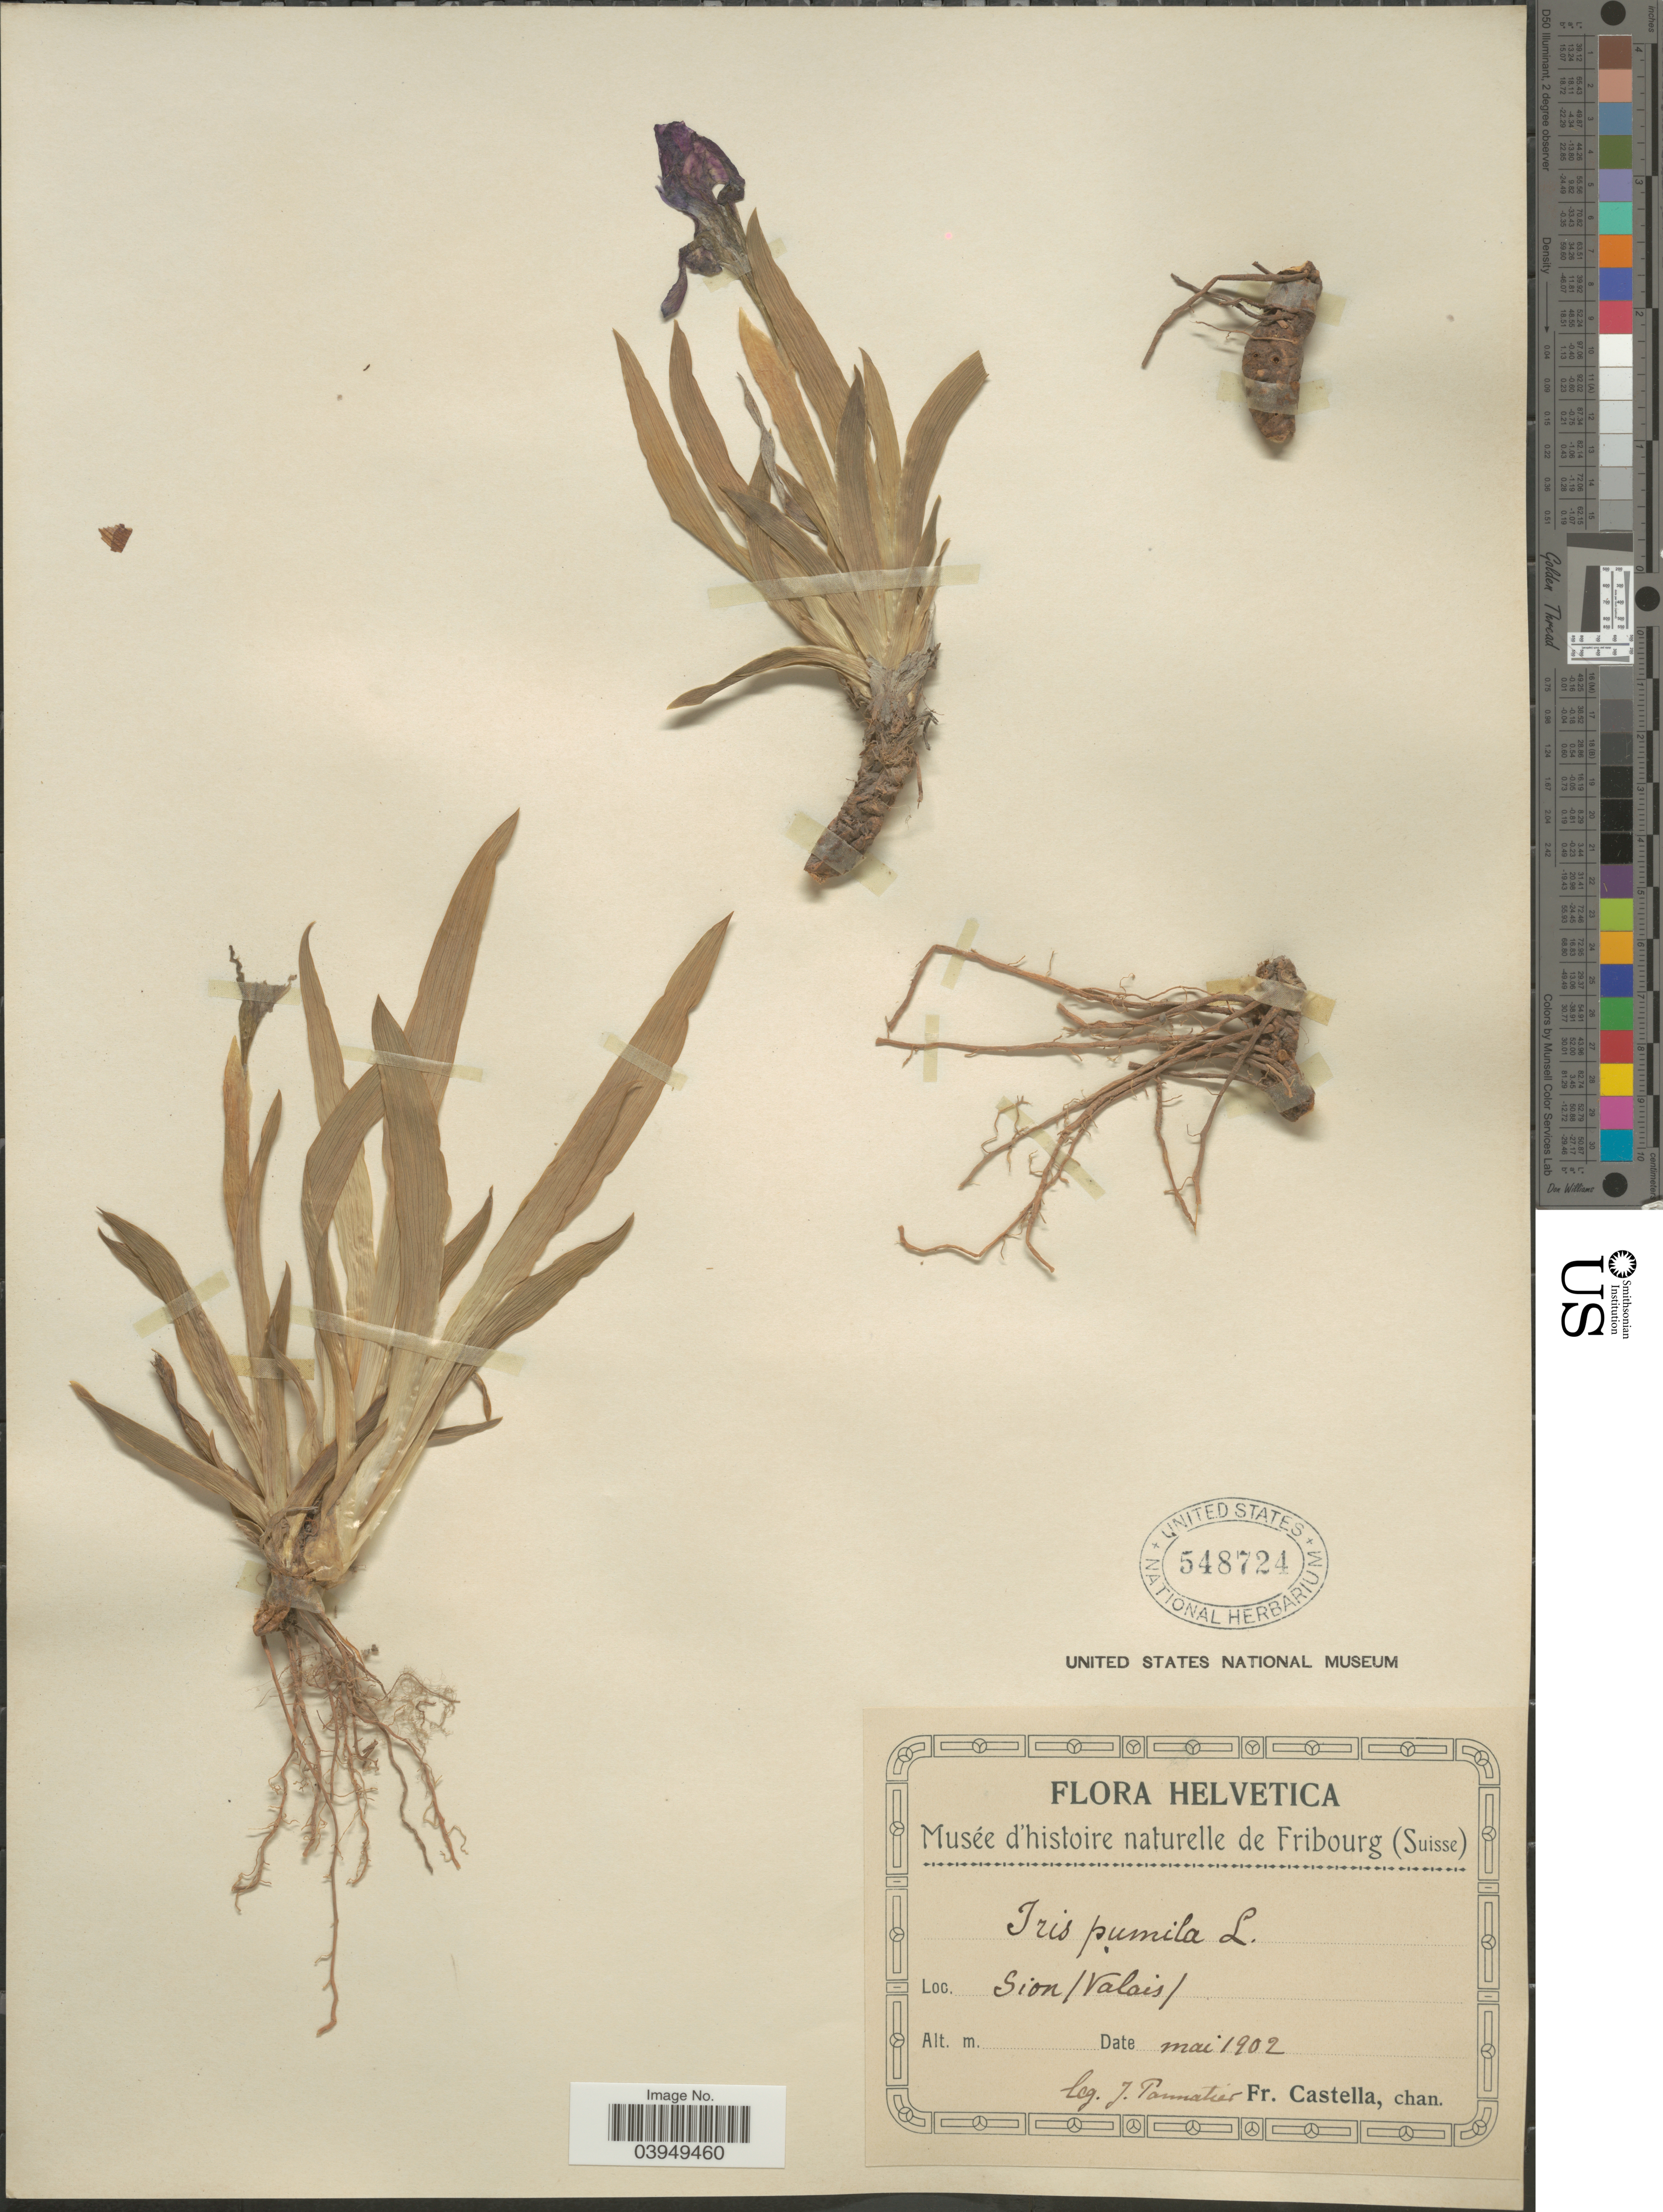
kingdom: Plantae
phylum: Tracheophyta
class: Liliopsida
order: Asparagales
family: Iridaceae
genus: Iris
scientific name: Iris pumila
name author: L.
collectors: J. Pannatier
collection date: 1902-05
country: Switzerland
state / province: Valais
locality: Helvetica. Sion (Valais).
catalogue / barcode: US 548724